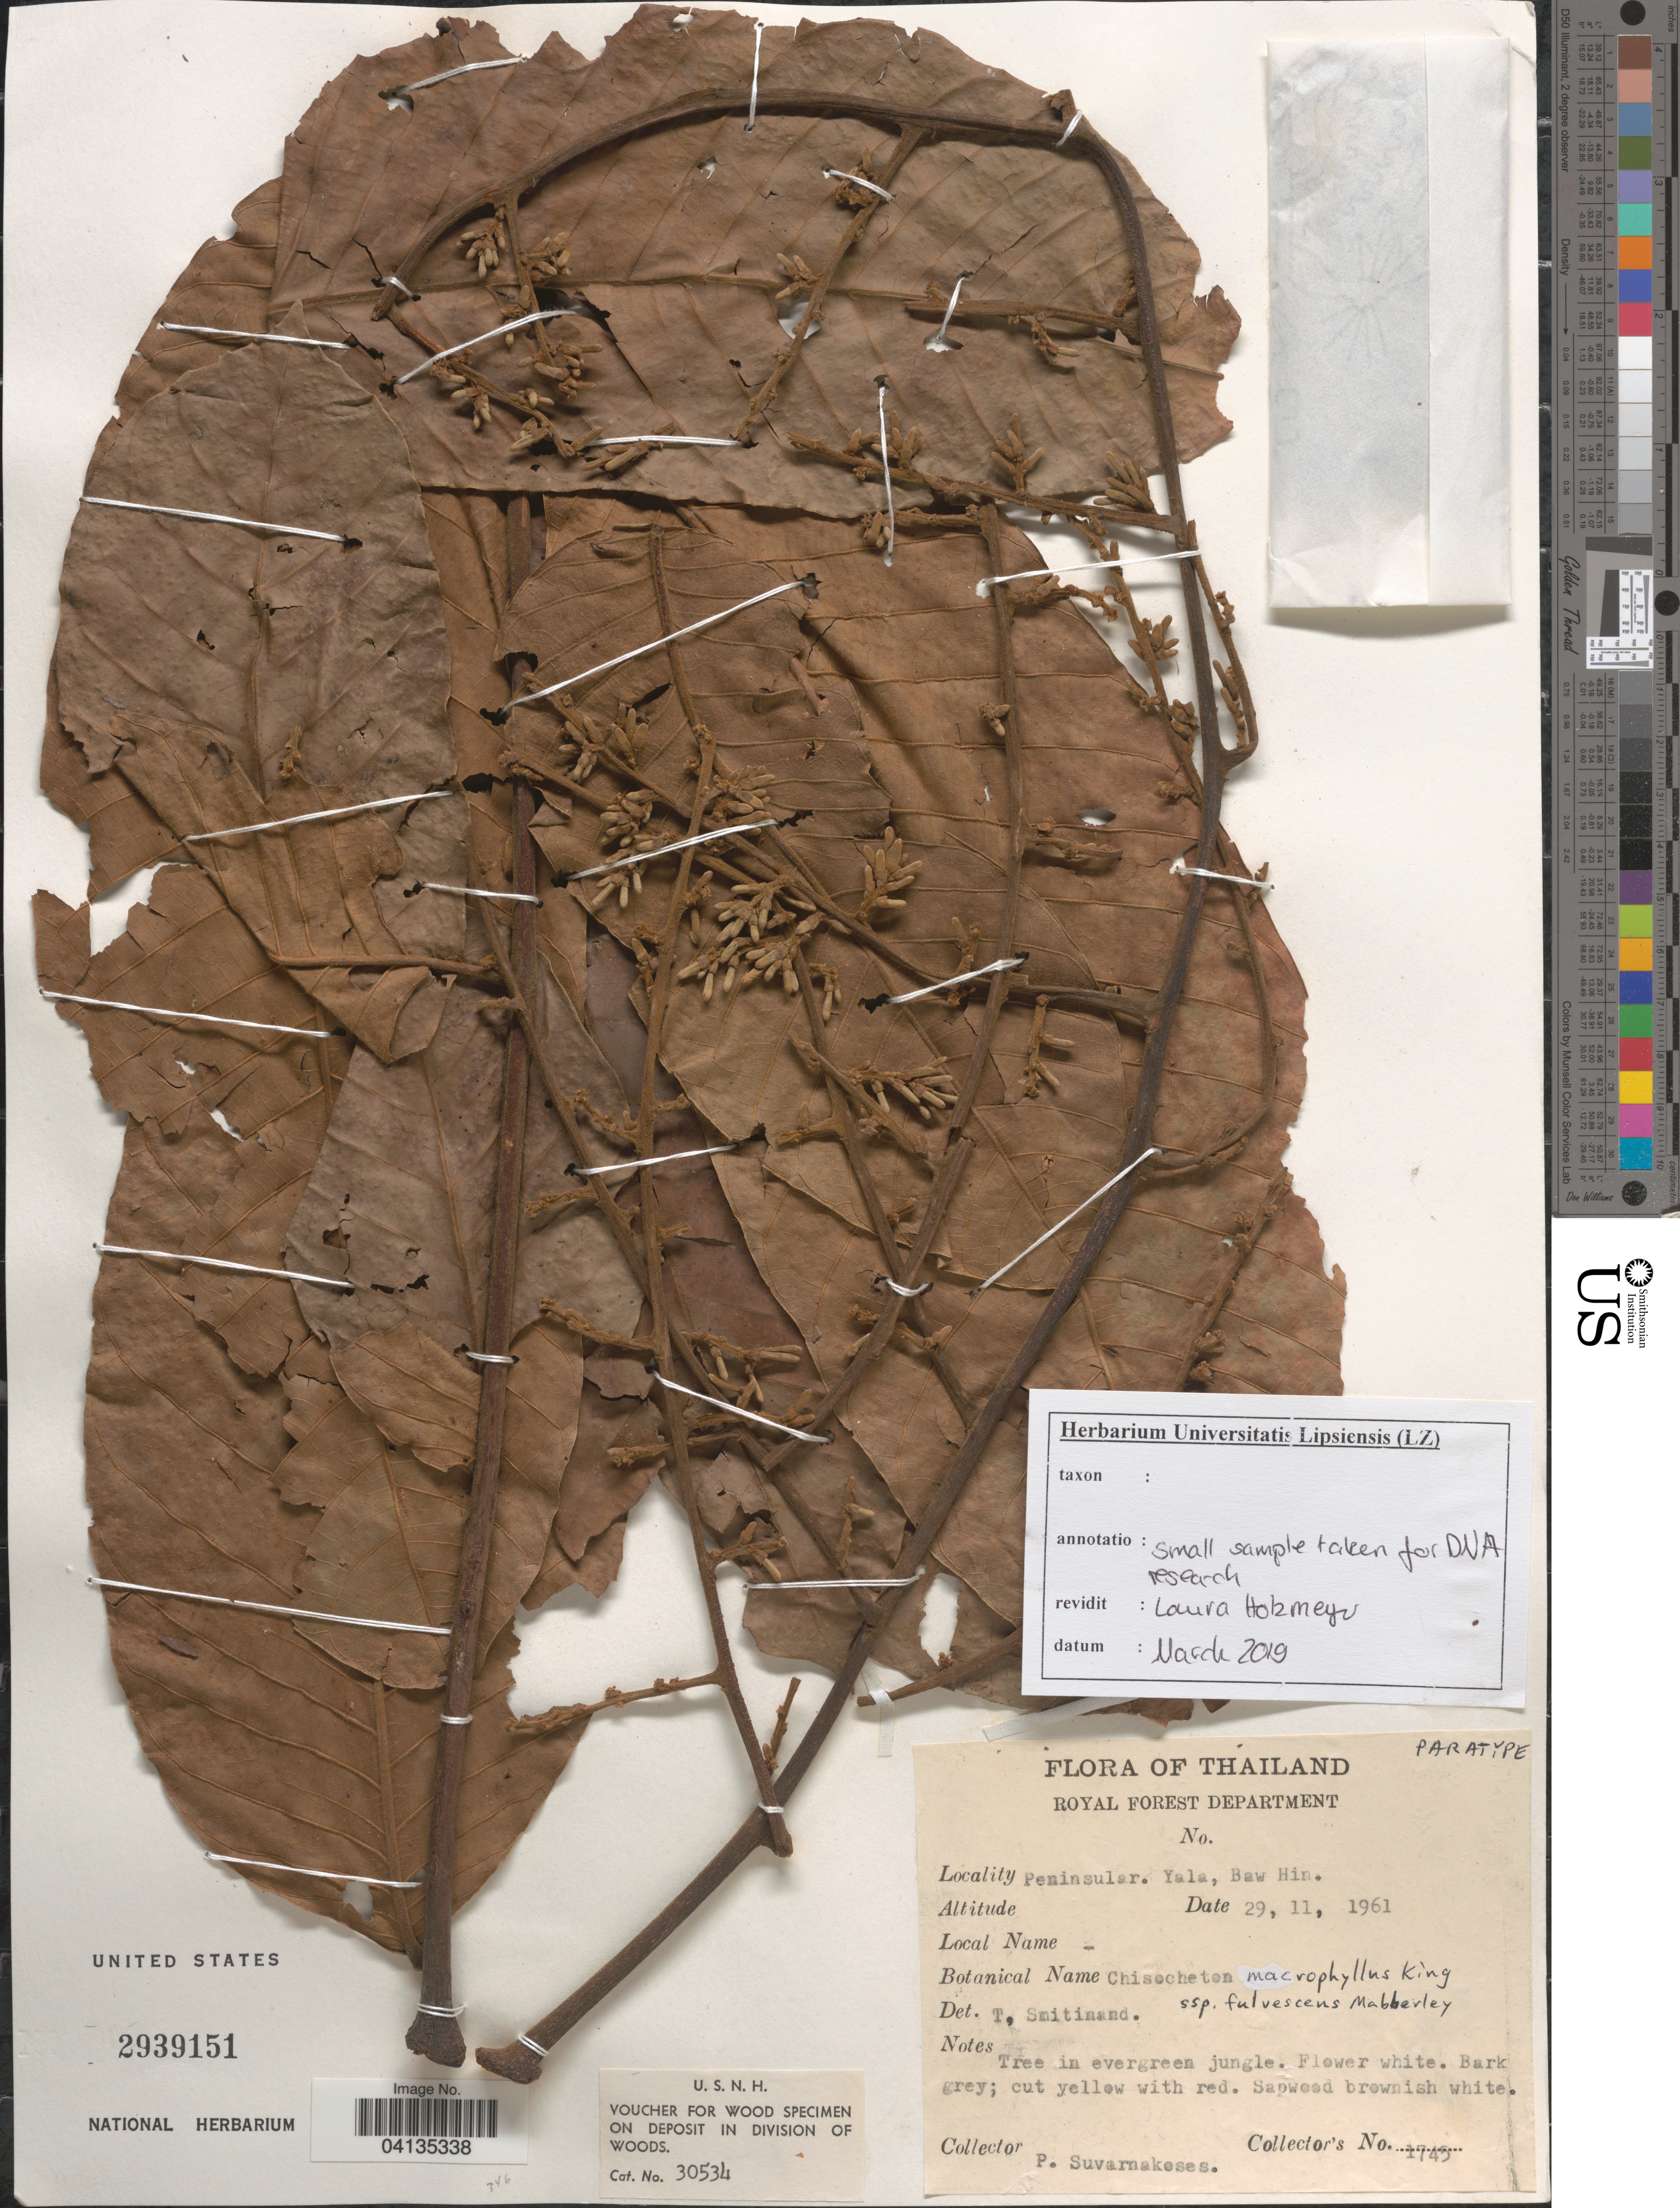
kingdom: Plantae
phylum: Tracheophyta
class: Magnoliopsida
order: Sapindales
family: Meliaceae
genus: Chisocheton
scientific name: Chisocheton macrophyllus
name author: King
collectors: P. Suvarnakoses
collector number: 1745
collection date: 1961-11-29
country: Thailand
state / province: Yala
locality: Peninsular. Yala, Baw Hin.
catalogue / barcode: US 2939151